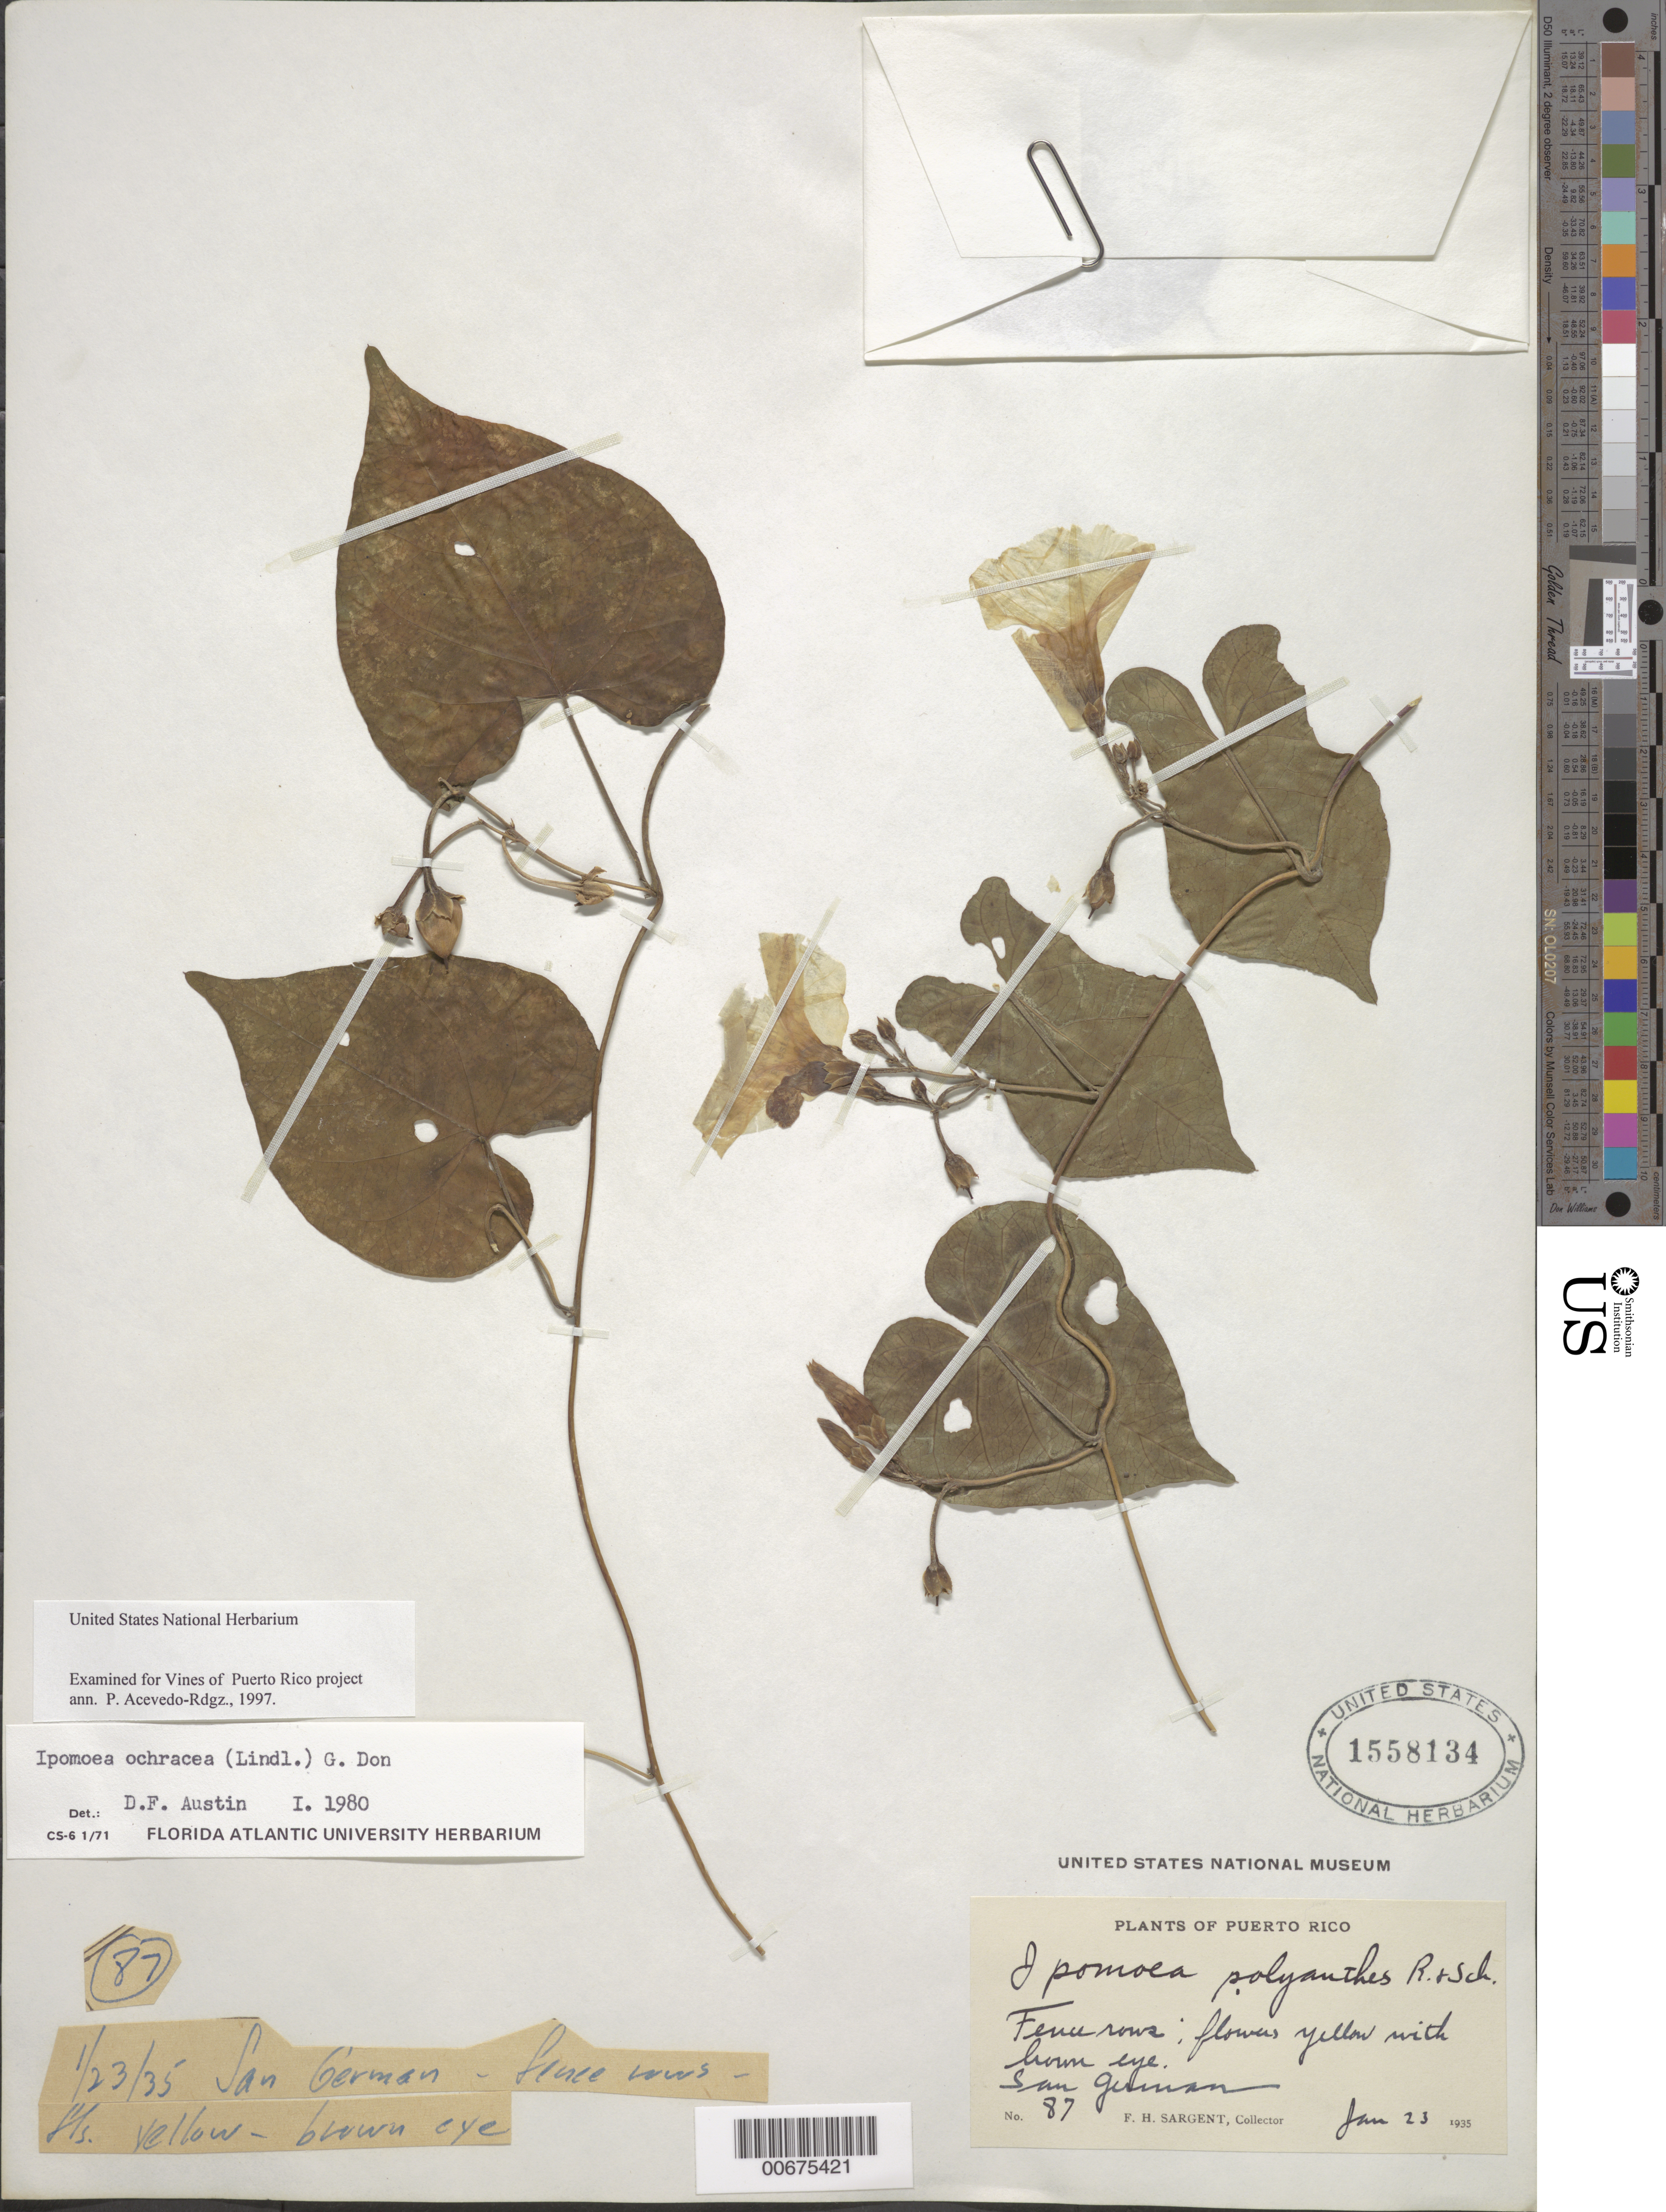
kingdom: Plantae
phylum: Tracheophyta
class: Magnoliopsida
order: Solanales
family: Convolvulaceae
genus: Ipomoea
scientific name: Ipomoea ochracea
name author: (Lindl.) G. Don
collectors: F. H. Sargent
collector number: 87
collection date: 1935-01-23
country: Puerto Rico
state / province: San Germán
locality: San German.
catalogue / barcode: US 1558134